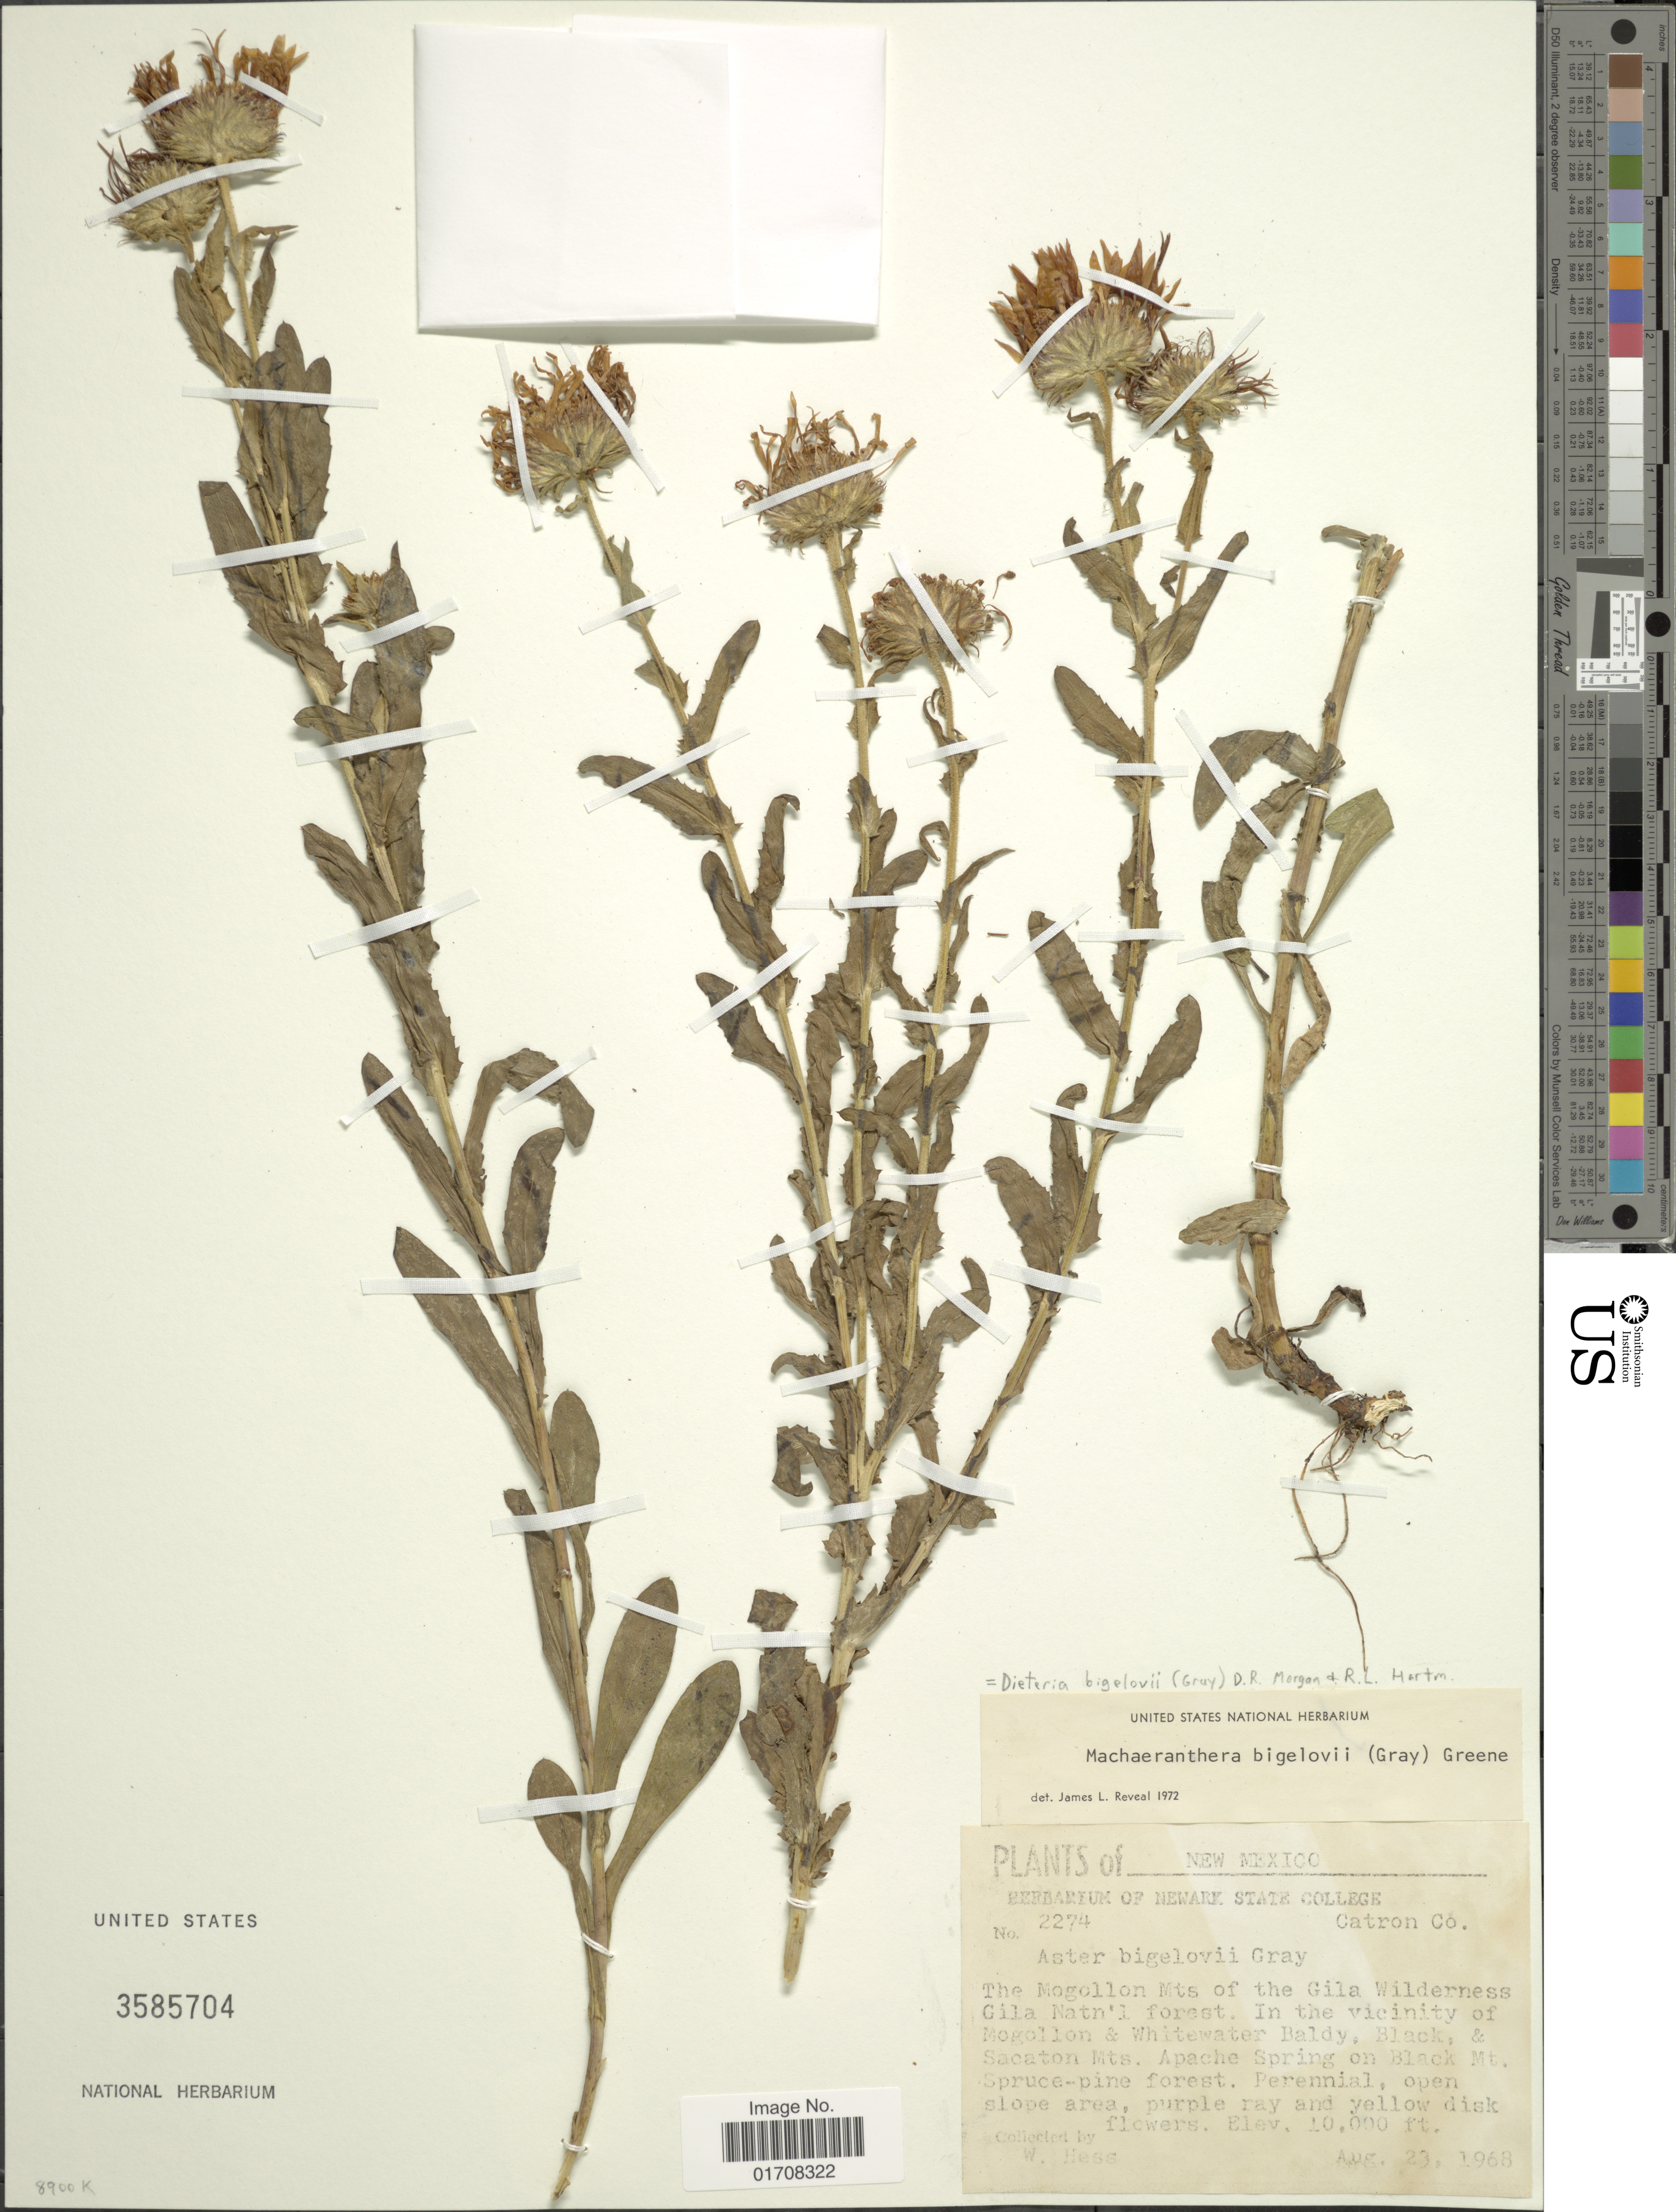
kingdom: Plantae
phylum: Tracheophyta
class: Magnoliopsida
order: Asterales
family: Asteraceae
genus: Machaeranthera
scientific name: Machaeranthera bigelovii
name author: (A. Gray) Greene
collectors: W. Hess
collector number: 2274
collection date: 1968-08-23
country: United States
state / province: New Mexico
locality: Catron Co., the Mogollon Mts of the Gila Wilderness, Gila Natn'l forest, in the vicinity of Mogollon & Whitewater Baldy, Black & Sacaton Mts, Apache Spring on Black Mt.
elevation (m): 3048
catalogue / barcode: US 3585704